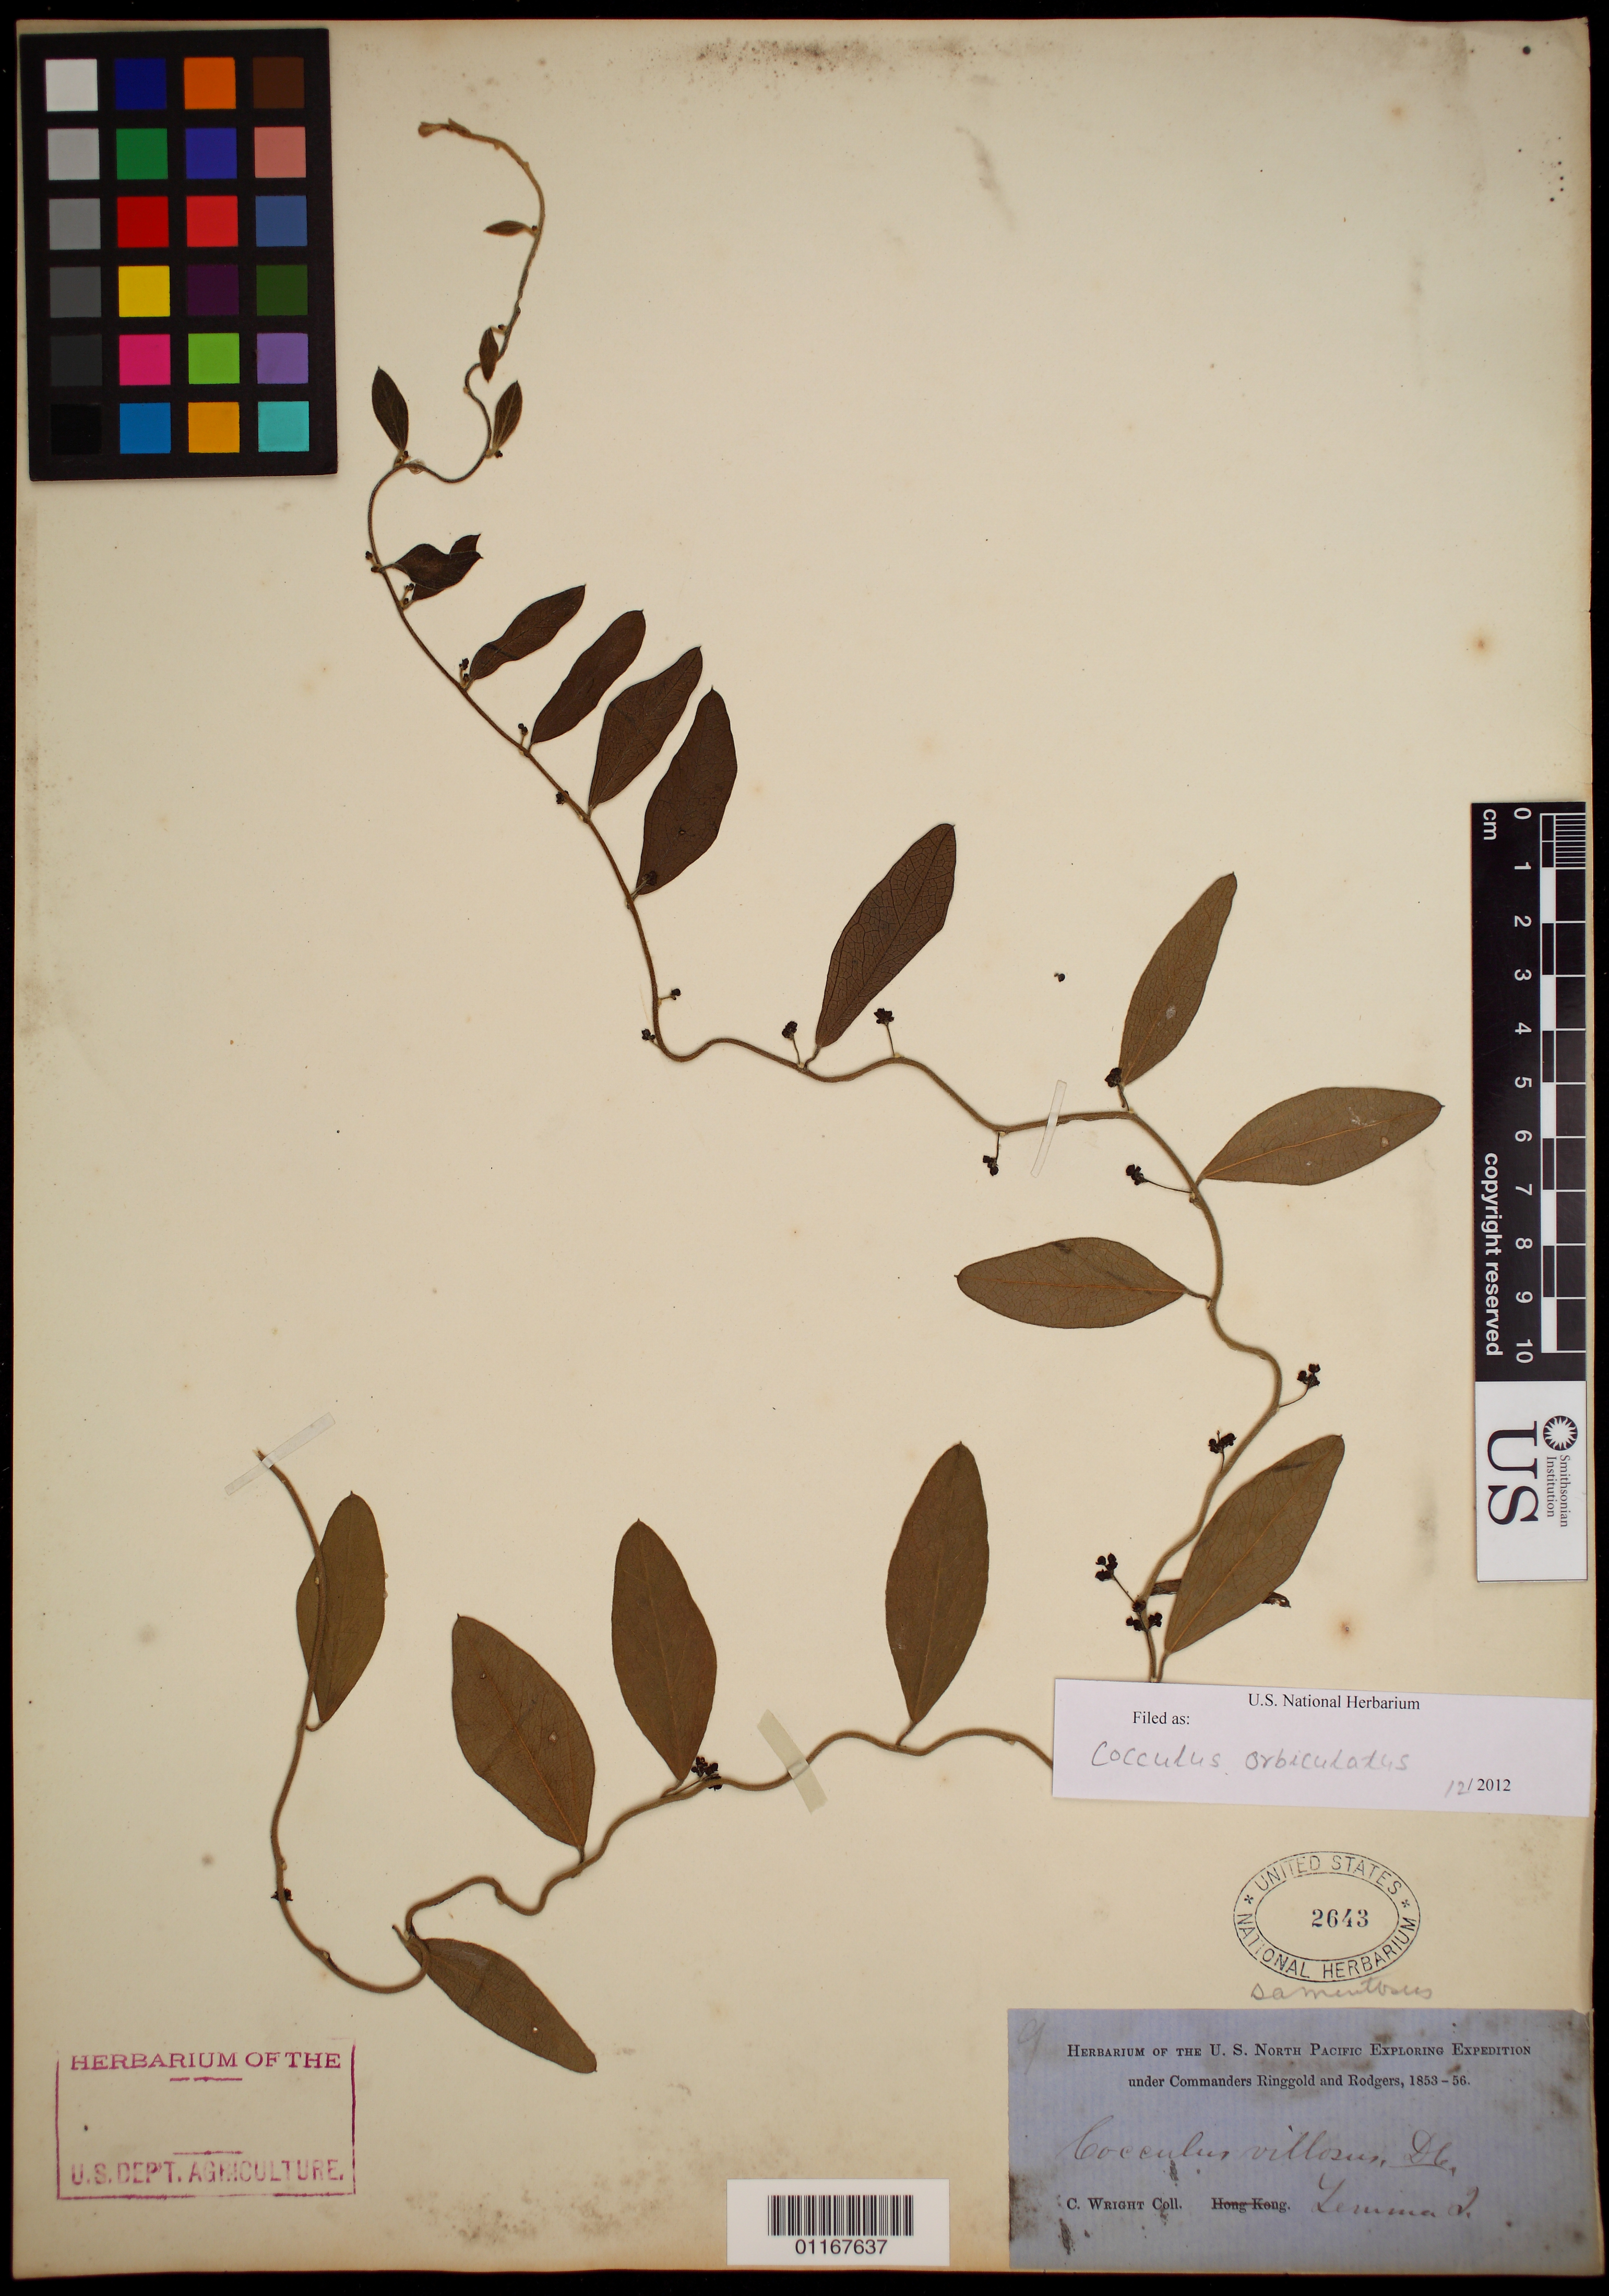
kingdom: Plantae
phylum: Tracheophyta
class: Magnoliopsida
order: Ranunculales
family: Menispermaceae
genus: Cocculus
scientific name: Cocculus orbiculatus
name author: (L.) DC.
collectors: C. Wright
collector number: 12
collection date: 1853/1856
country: Philippines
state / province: Mimaropa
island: Binulbulan [Cleopatra]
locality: Cleopatra Island.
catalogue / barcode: US 2643